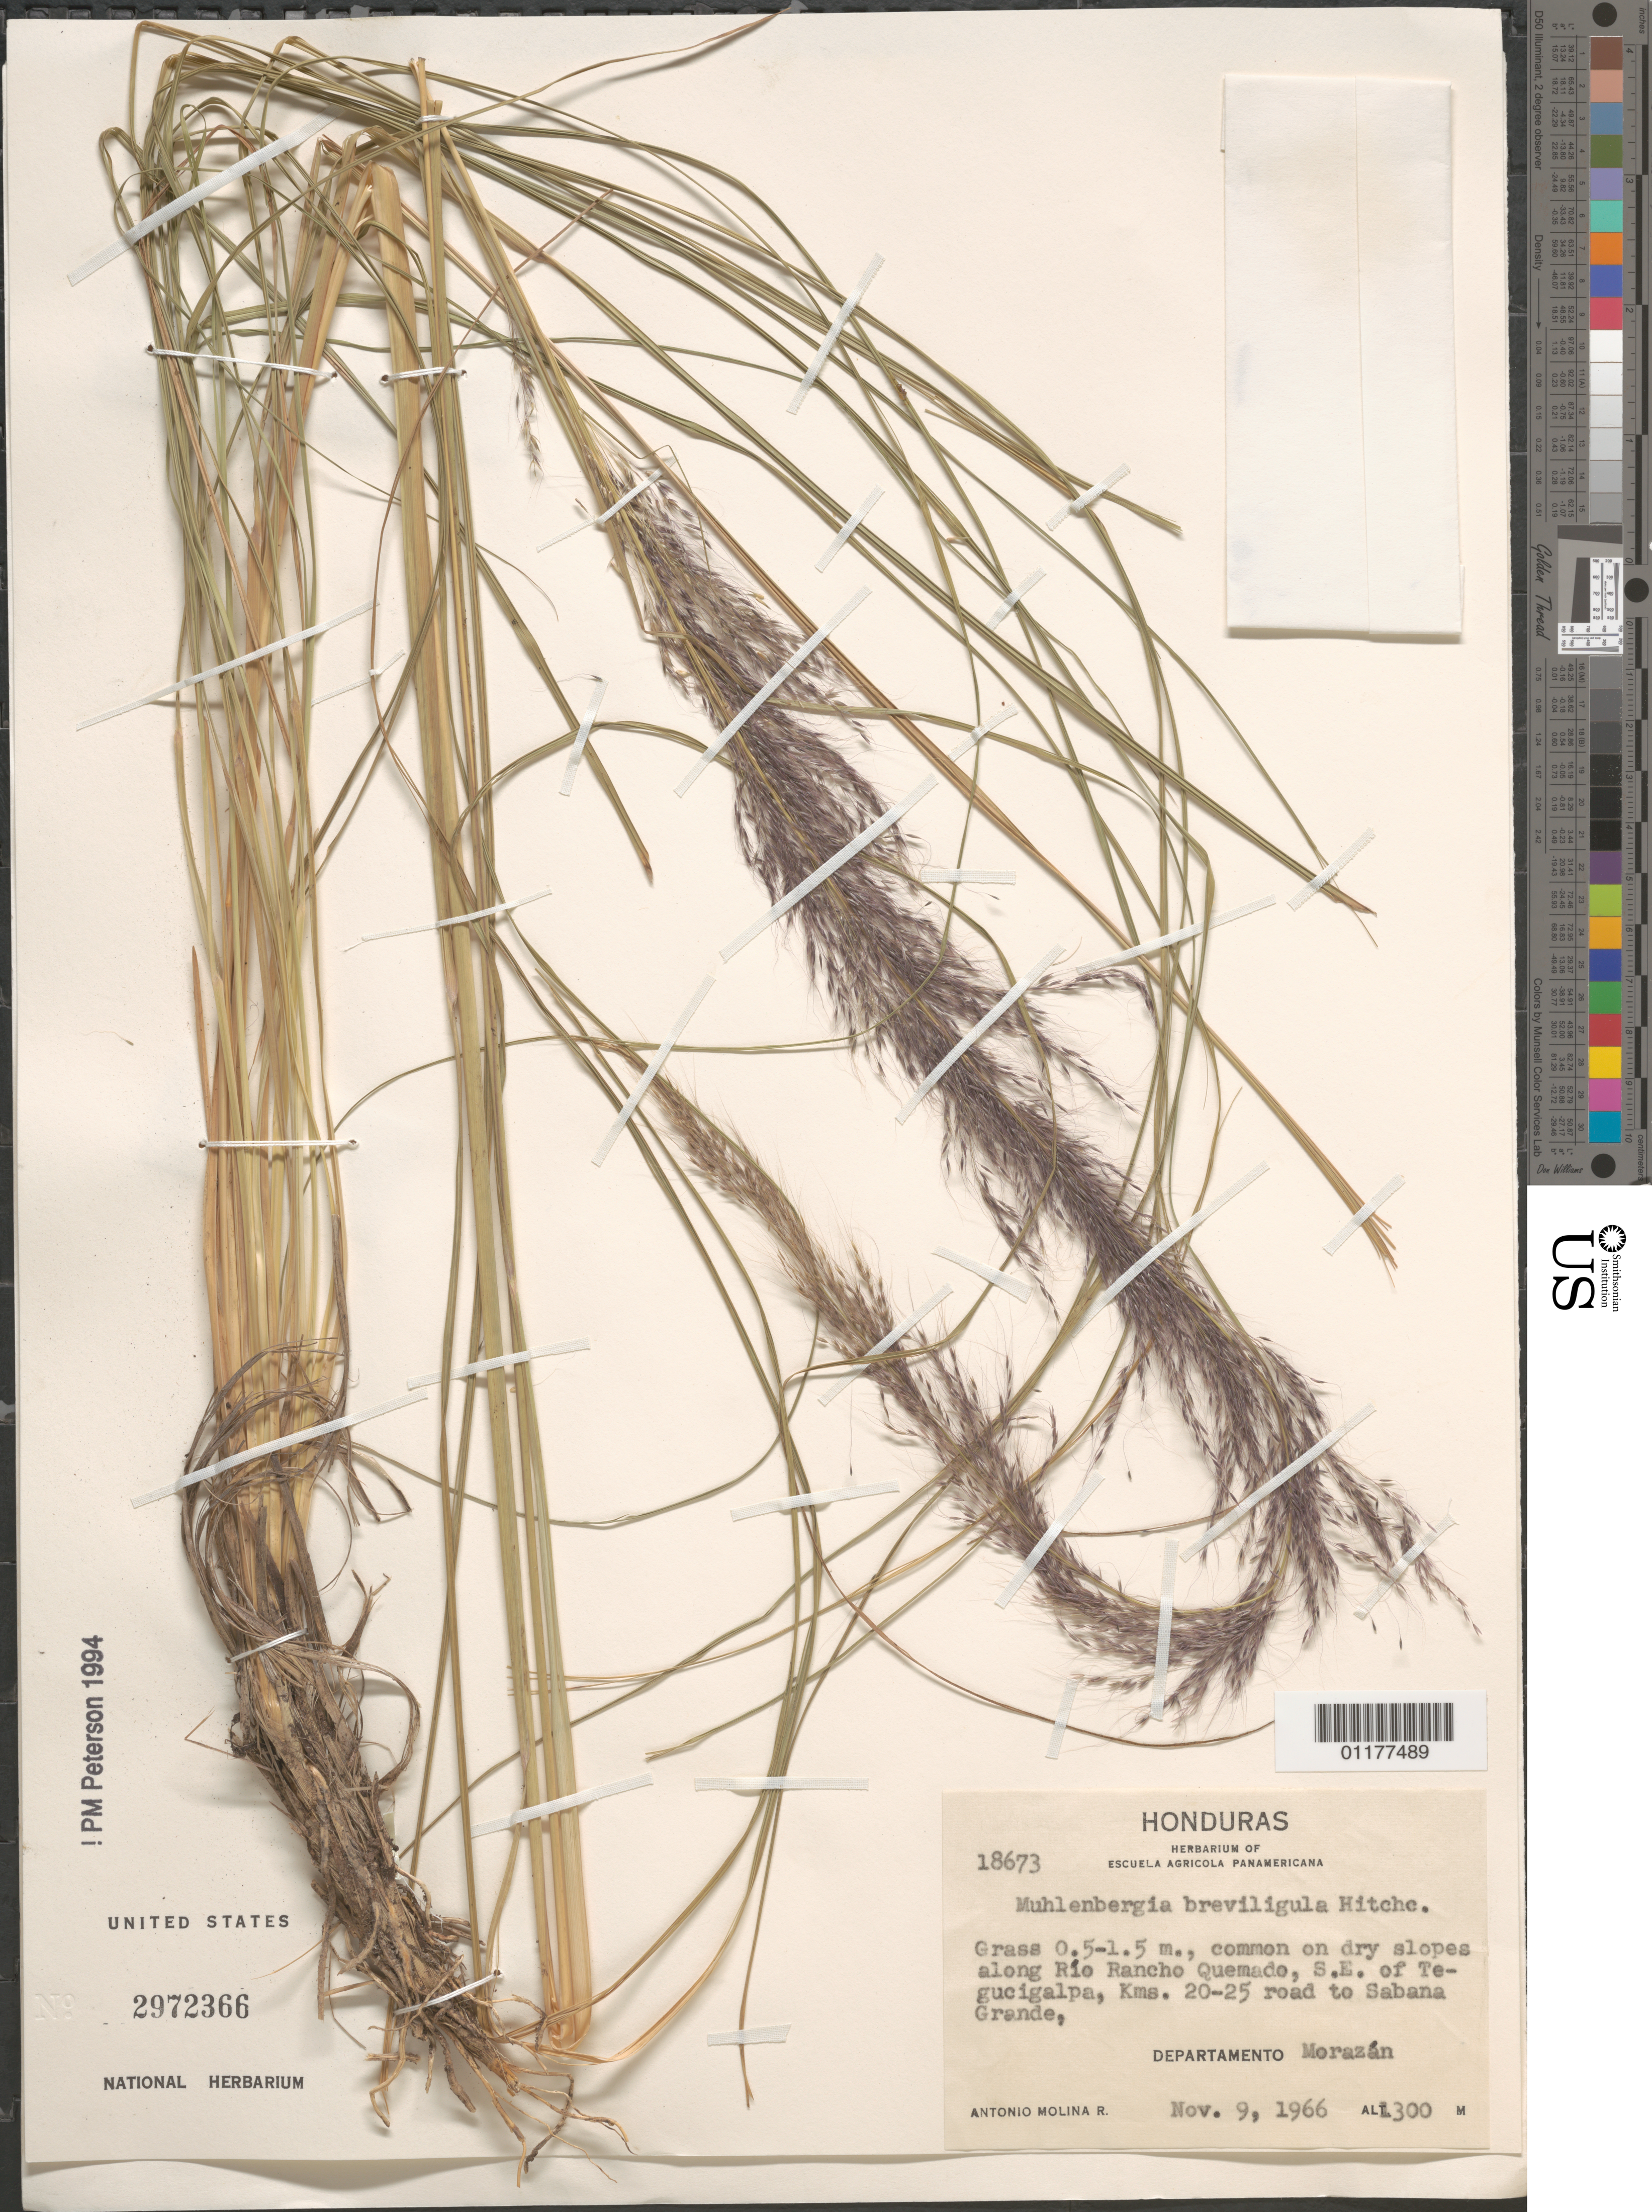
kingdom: Plantae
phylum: Tracheophyta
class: Liliopsida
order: Poales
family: Poaceae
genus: Muhlenbergia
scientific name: Muhlenbergia breviligula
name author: Hitchc.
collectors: A. Molina R.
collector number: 18673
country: Honduras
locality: Along Riuo Rancho Quemado, SE of Tegucigalpa, road to Sabana Grande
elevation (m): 1300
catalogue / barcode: US 2972366